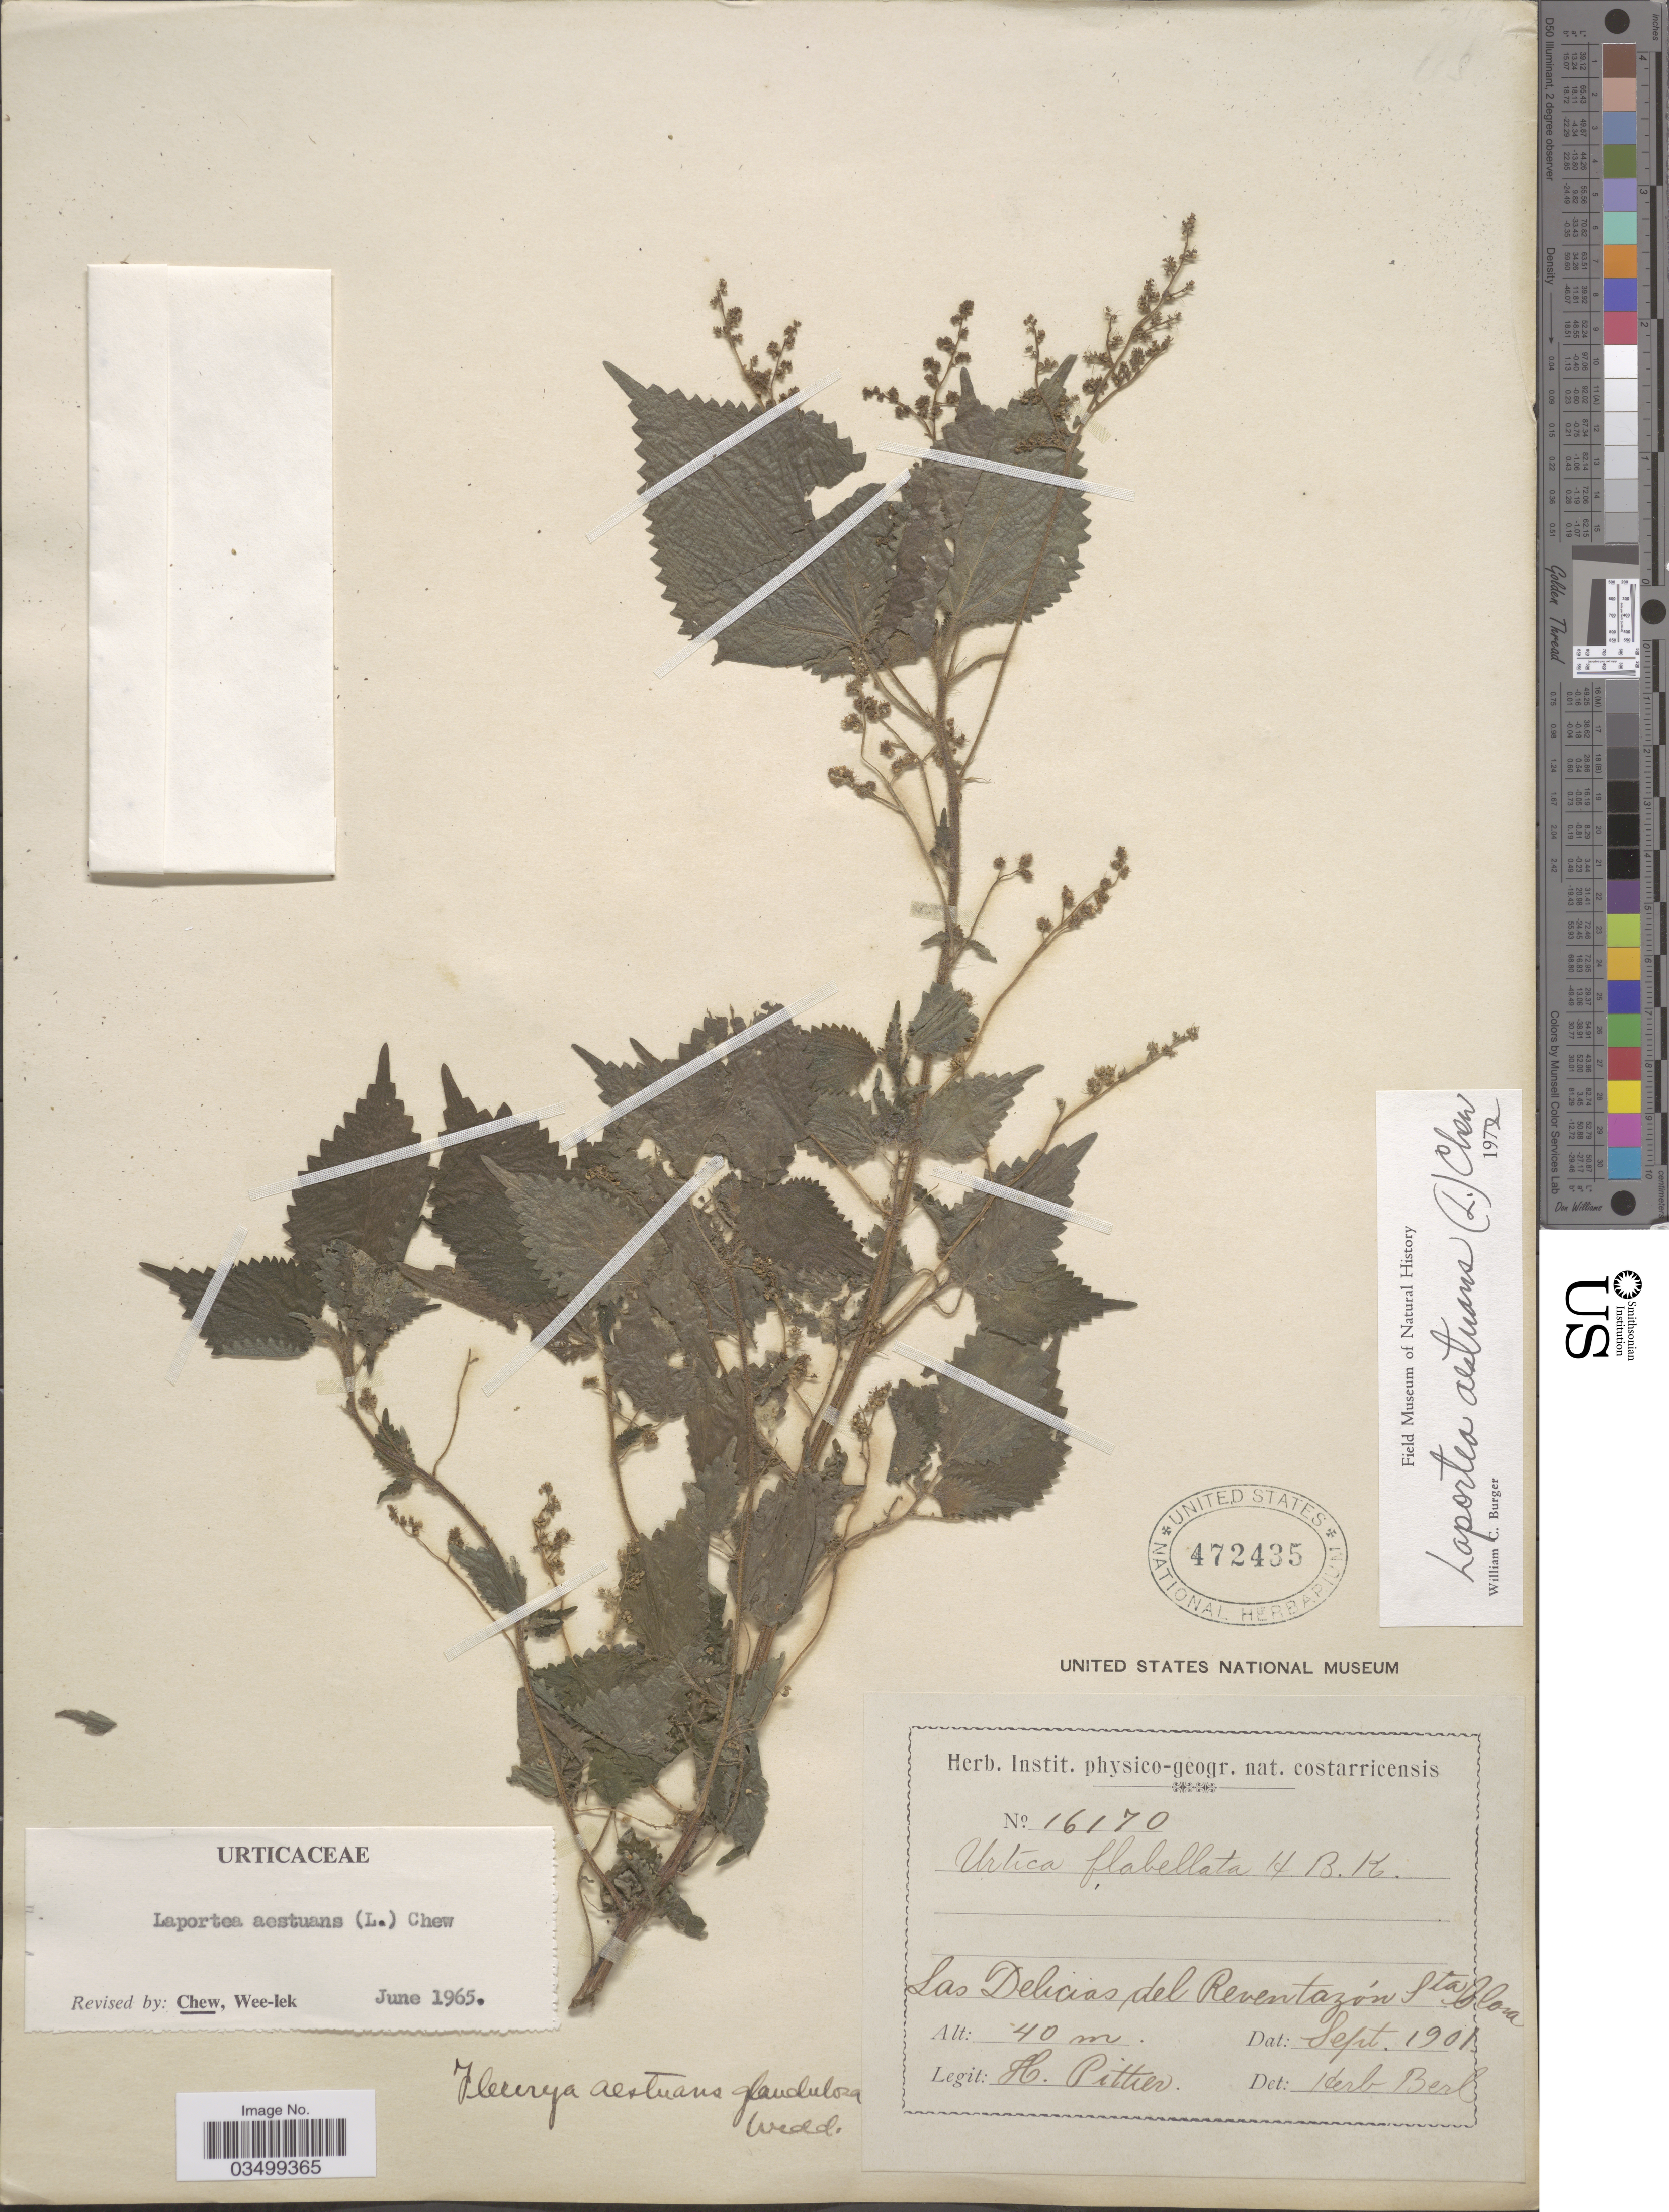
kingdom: Plantae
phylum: Tracheophyta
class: Magnoliopsida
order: Rosales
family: Urticaceae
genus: Laportea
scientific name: Laportea aestuans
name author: (L.) Chew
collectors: H. F. Pittier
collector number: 16170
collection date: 1901-09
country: Costa Rica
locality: Las Delicias del Reventazón Sta Clara.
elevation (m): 40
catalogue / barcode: US 472435